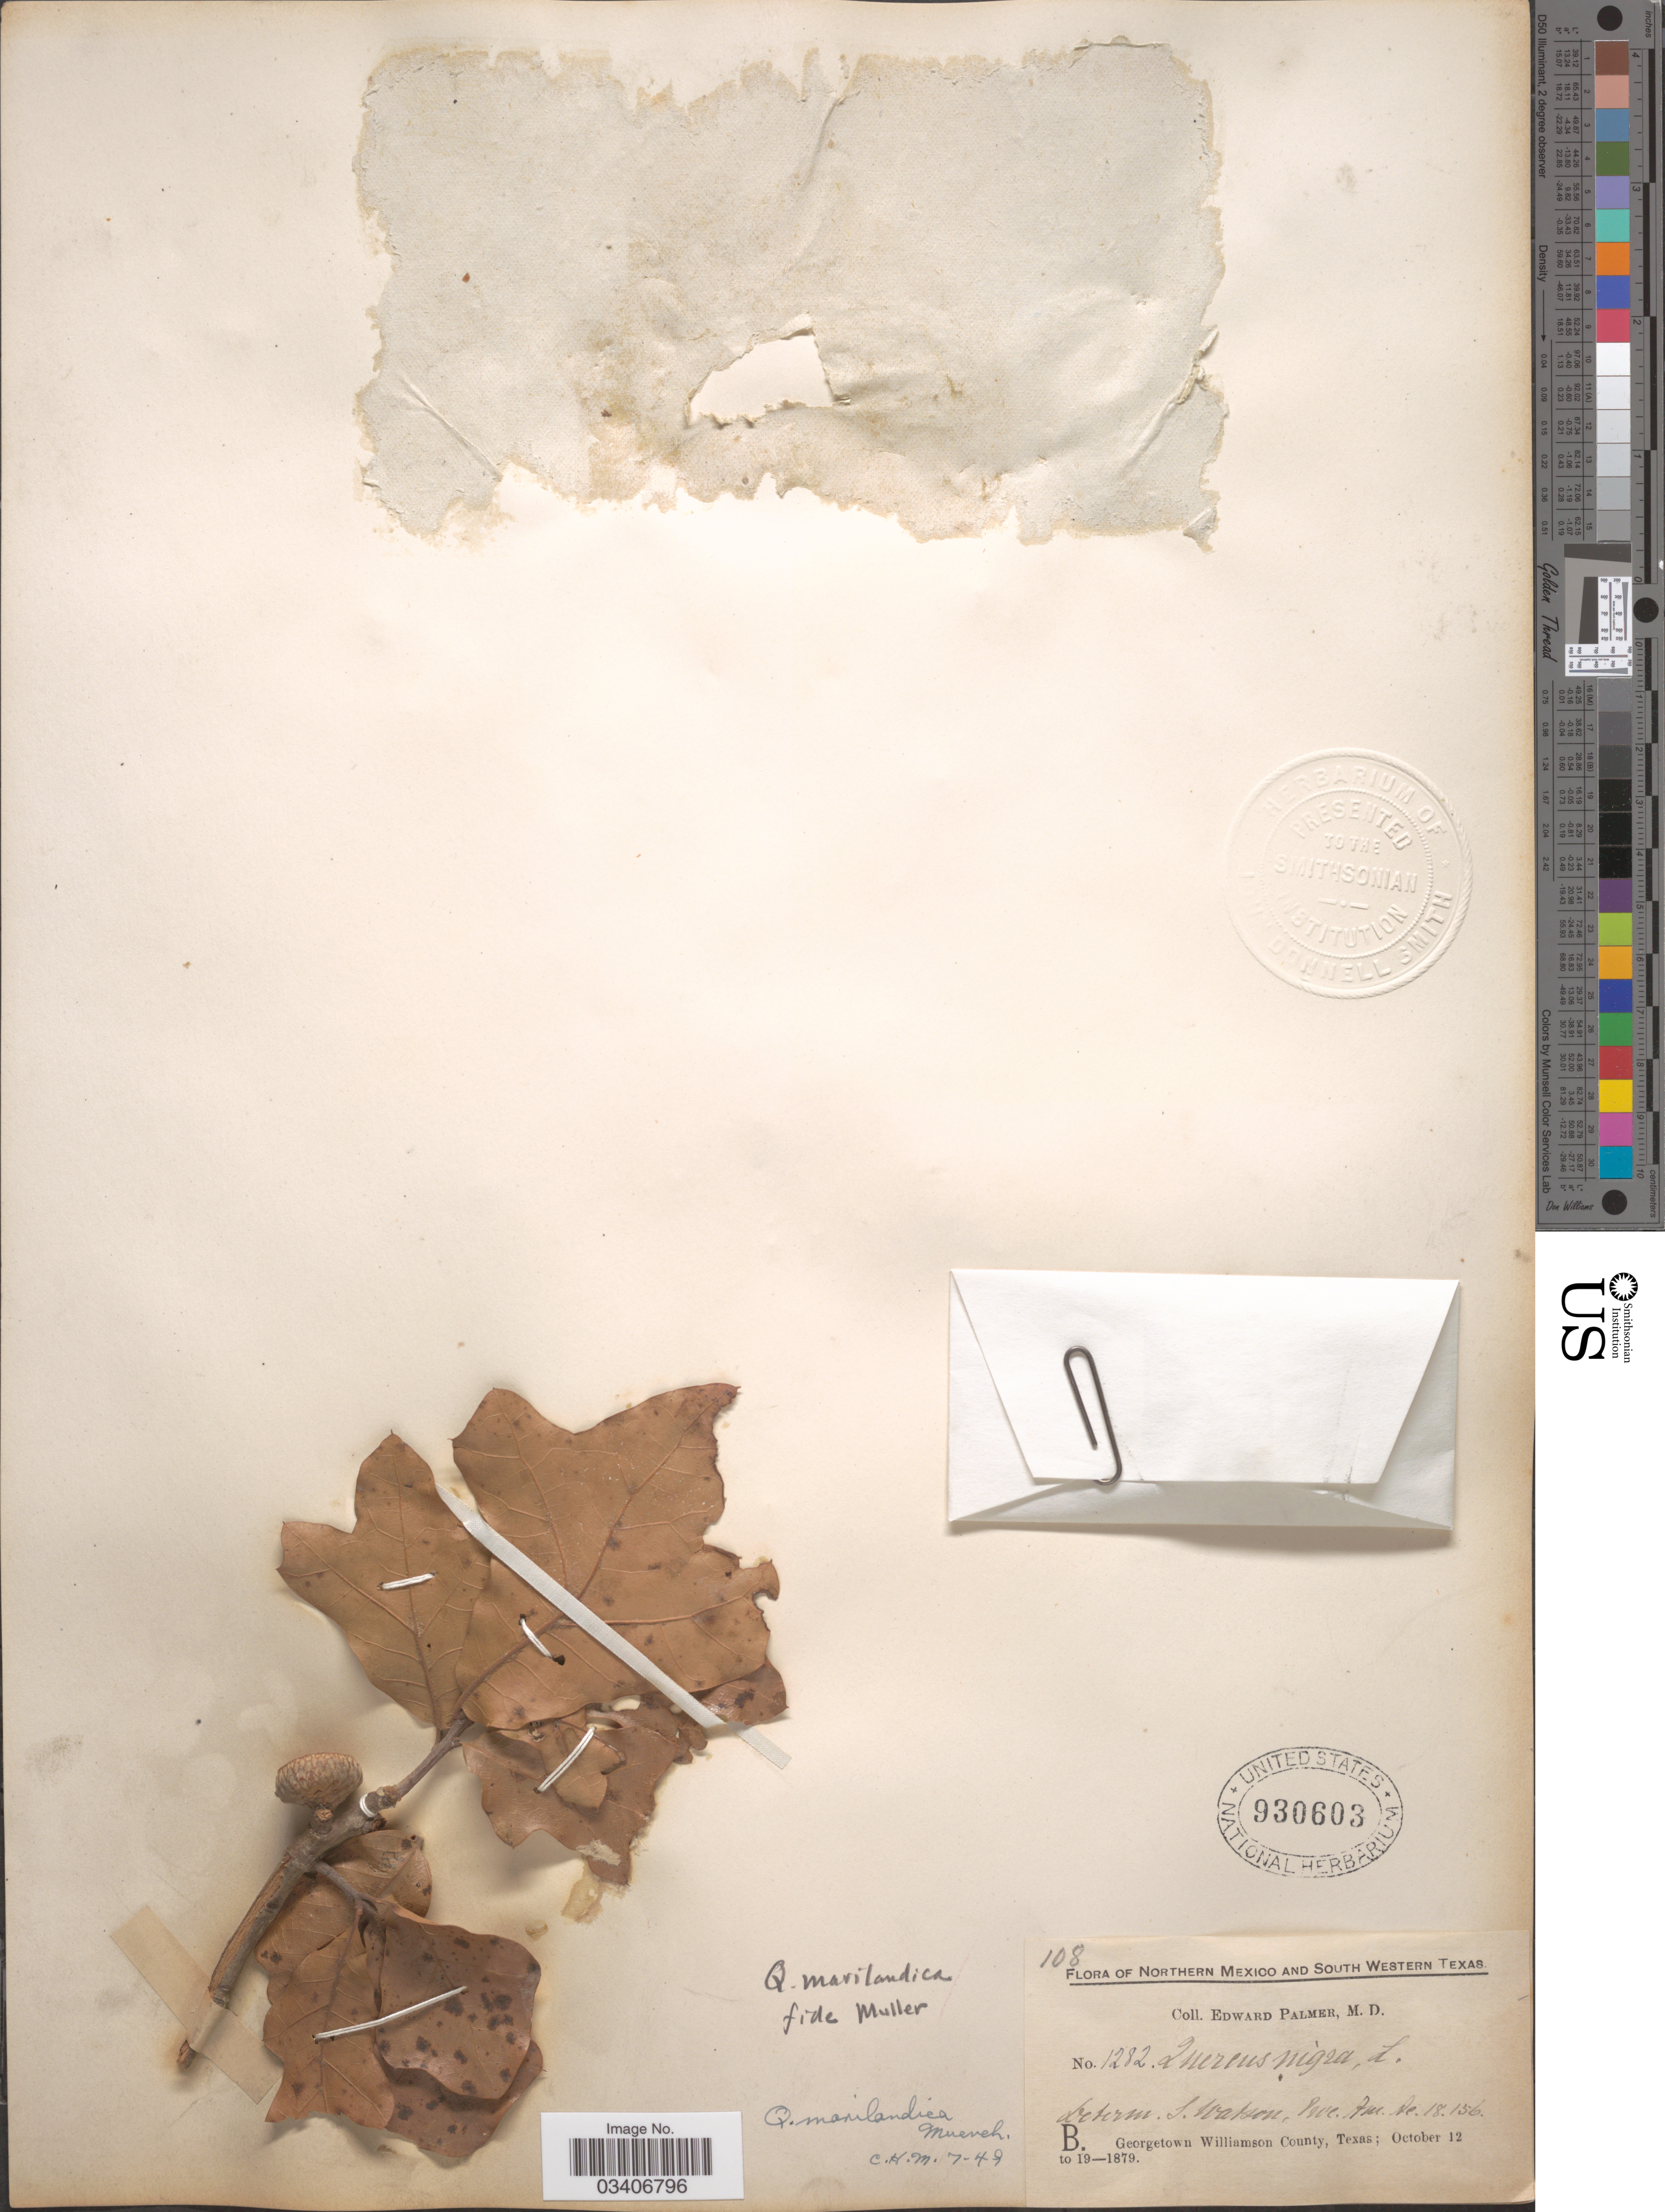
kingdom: Plantae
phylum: Tracheophyta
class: Magnoliopsida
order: Fagales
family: Fagaceae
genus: Quercus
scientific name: Quercus marilandica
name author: (L.) Münchh.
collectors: E. Palmer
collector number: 1282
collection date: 1879-10-12/1879-10-19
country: United States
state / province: Texas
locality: South Western Texas. Georgetown Williamson County.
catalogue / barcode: US 930603